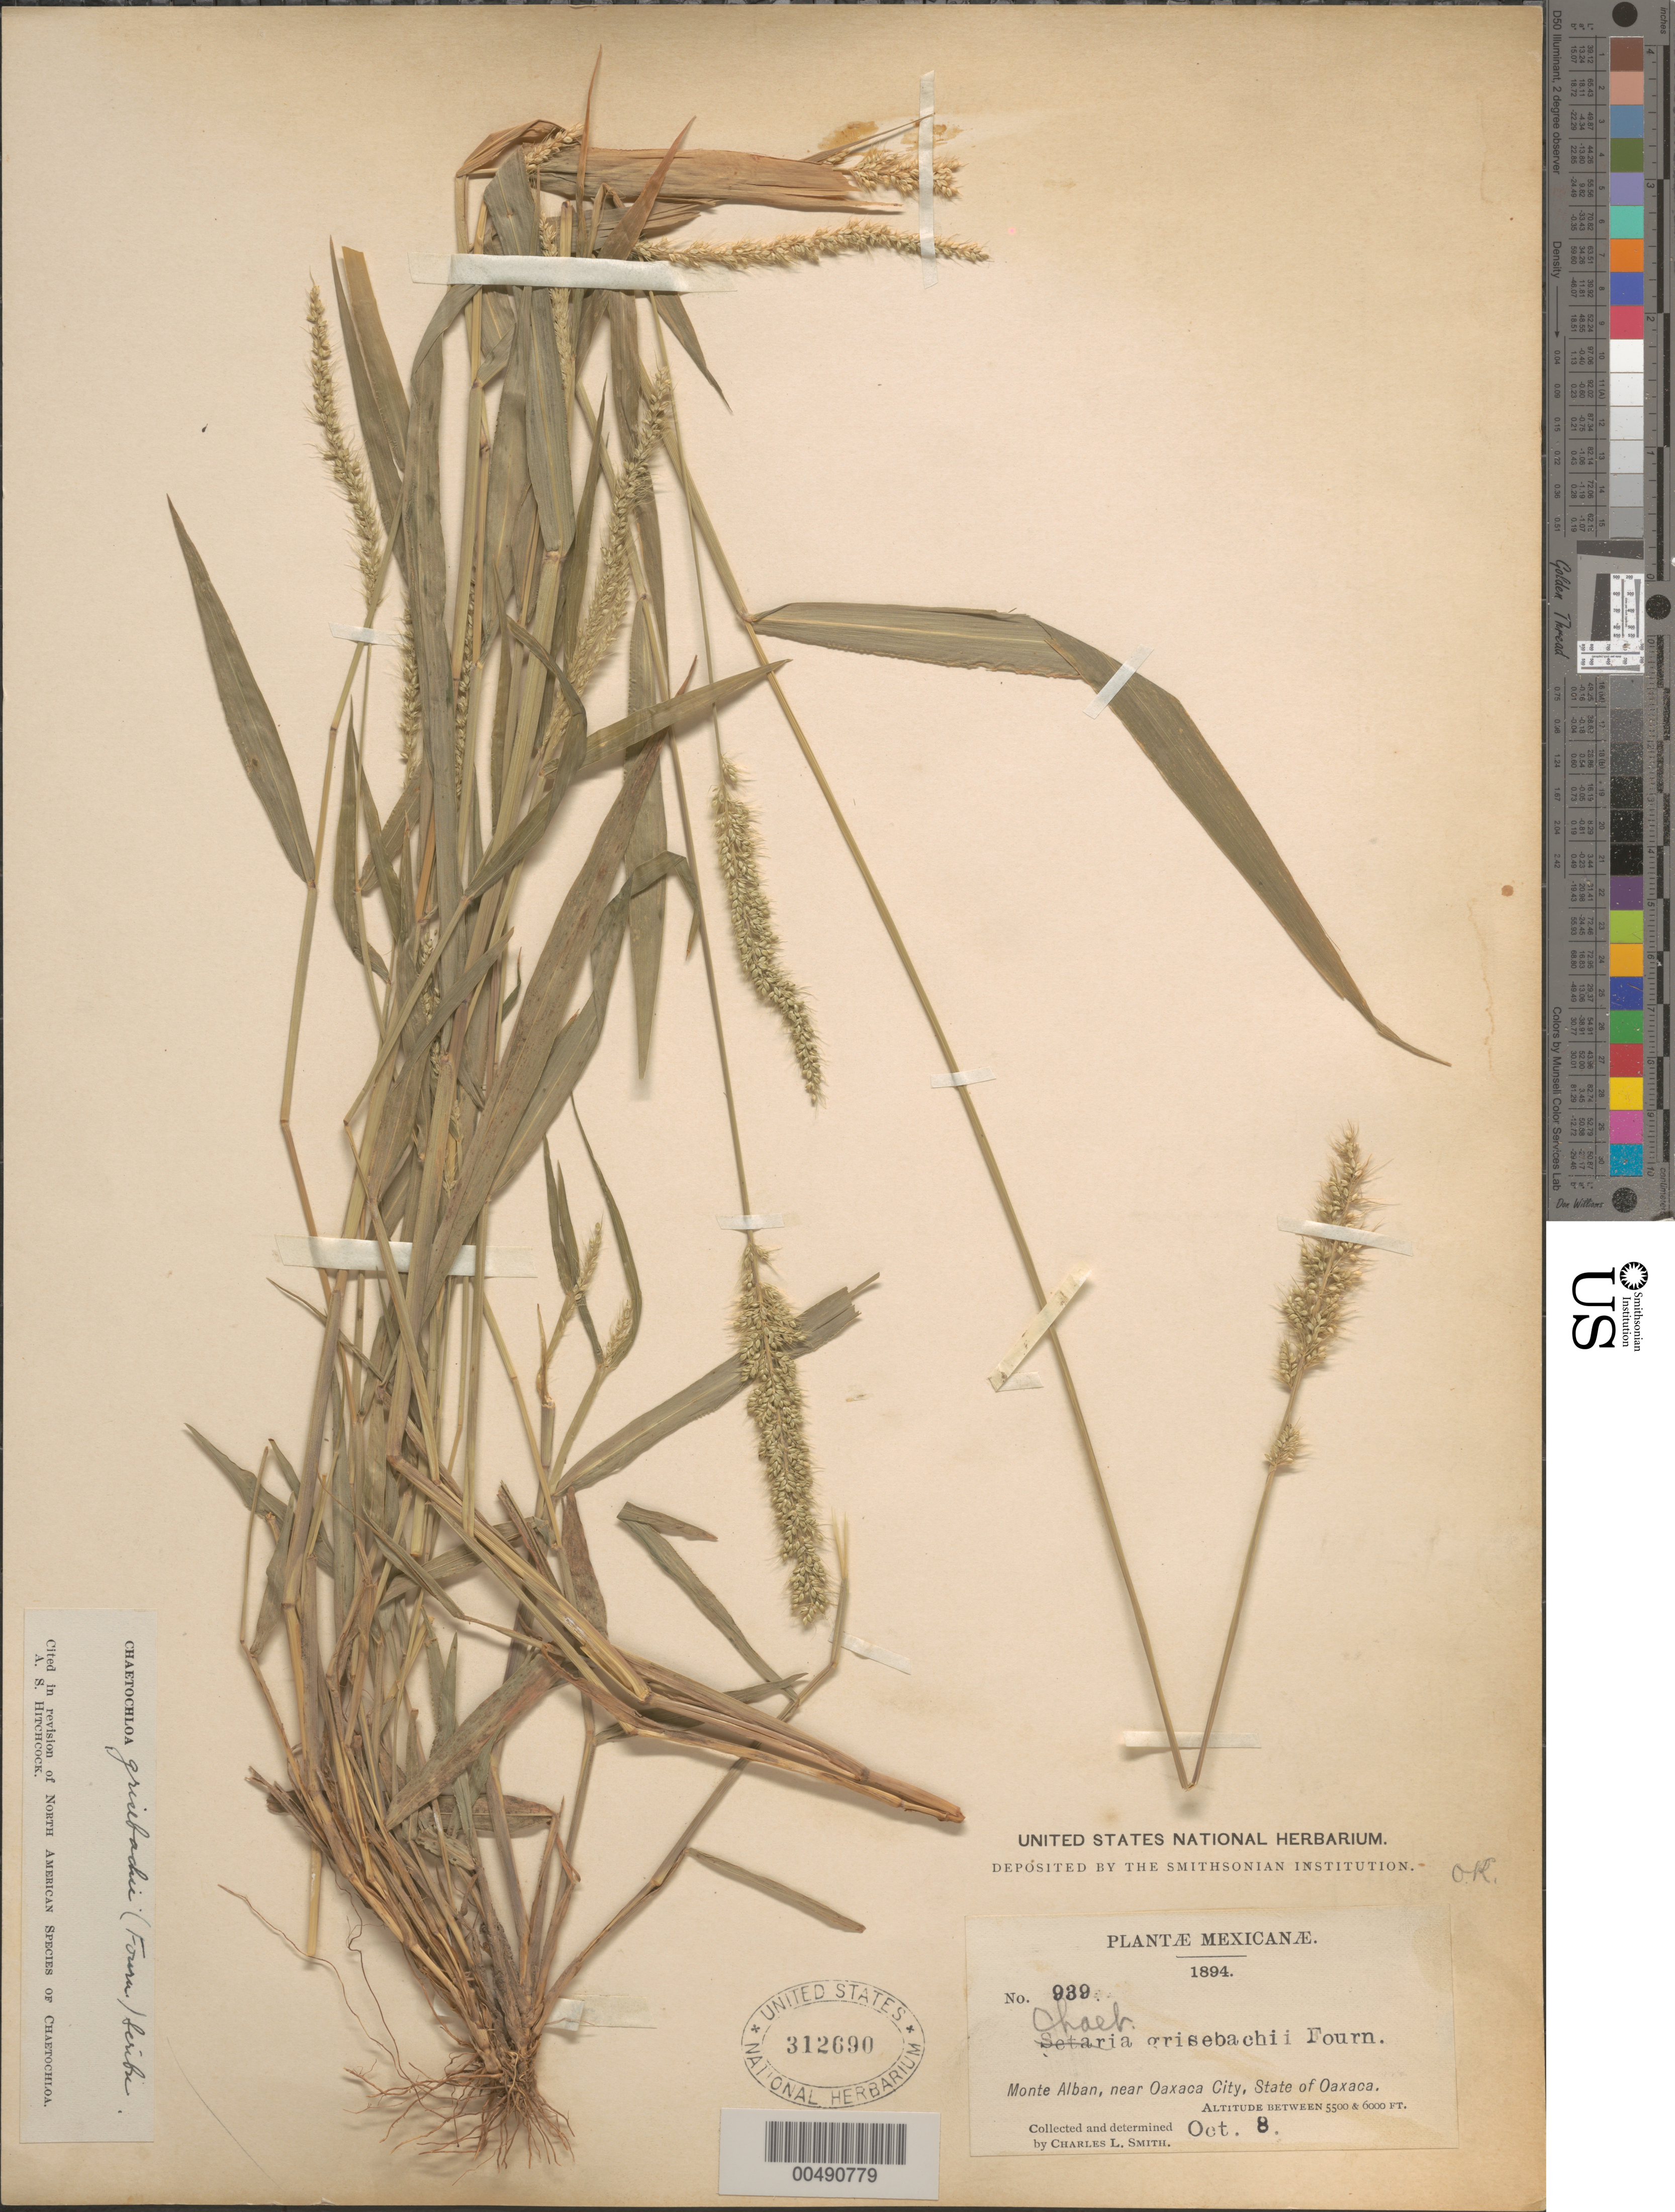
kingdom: Plantae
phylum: Tracheophyta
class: Liliopsida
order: Poales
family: Poaceae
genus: Setaria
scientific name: Setaria grisebachii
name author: E. Fourn.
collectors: C. L. Smith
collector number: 939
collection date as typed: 8 Oct 1894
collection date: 1894-10-08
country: Mexico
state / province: Oaxaca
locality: Monte Alban, near Oaxaca City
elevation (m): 1676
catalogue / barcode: US 312690